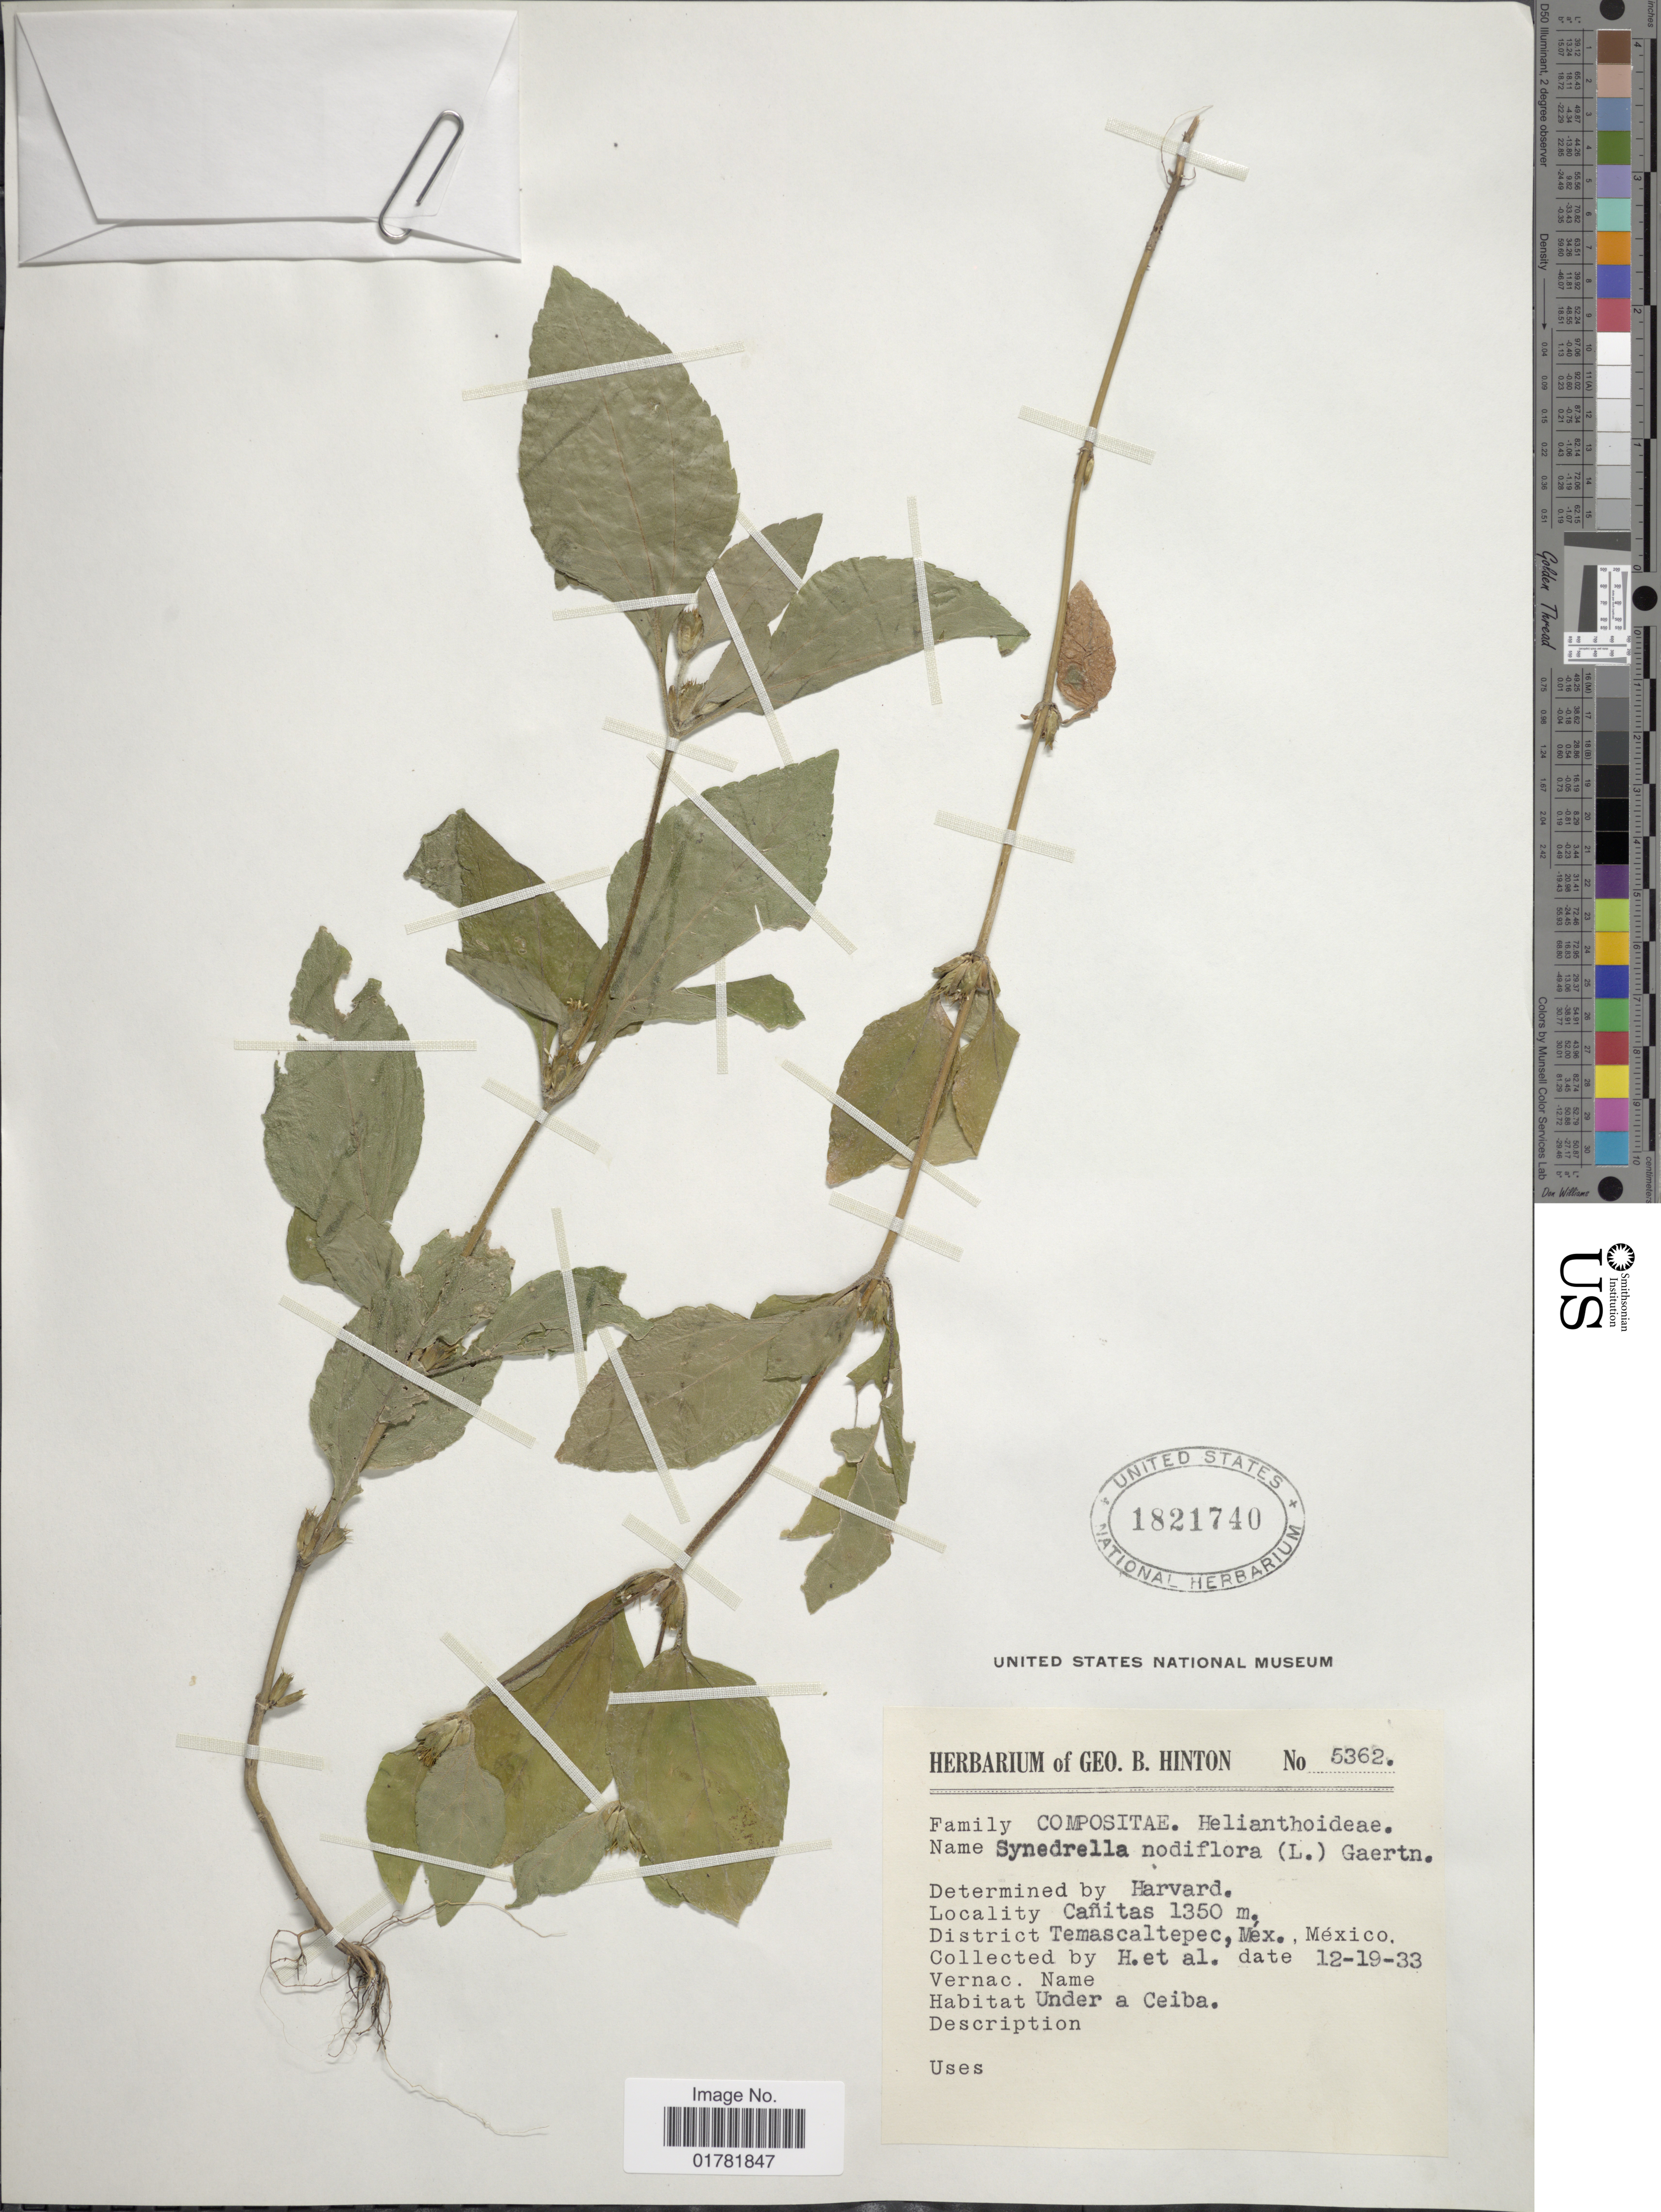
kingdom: Plantae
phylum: Tracheophyta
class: Magnoliopsida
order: Asterales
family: Asteraceae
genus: Synedrella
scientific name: Synedrella nodiflora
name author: (L.) Gaertn.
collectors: G. B. Hinton & et al.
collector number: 5362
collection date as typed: Transcribed d/m/y: 19/12/33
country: Mexico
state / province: México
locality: Cañitas, District Temascaltepec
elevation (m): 1350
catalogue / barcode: US 1821740